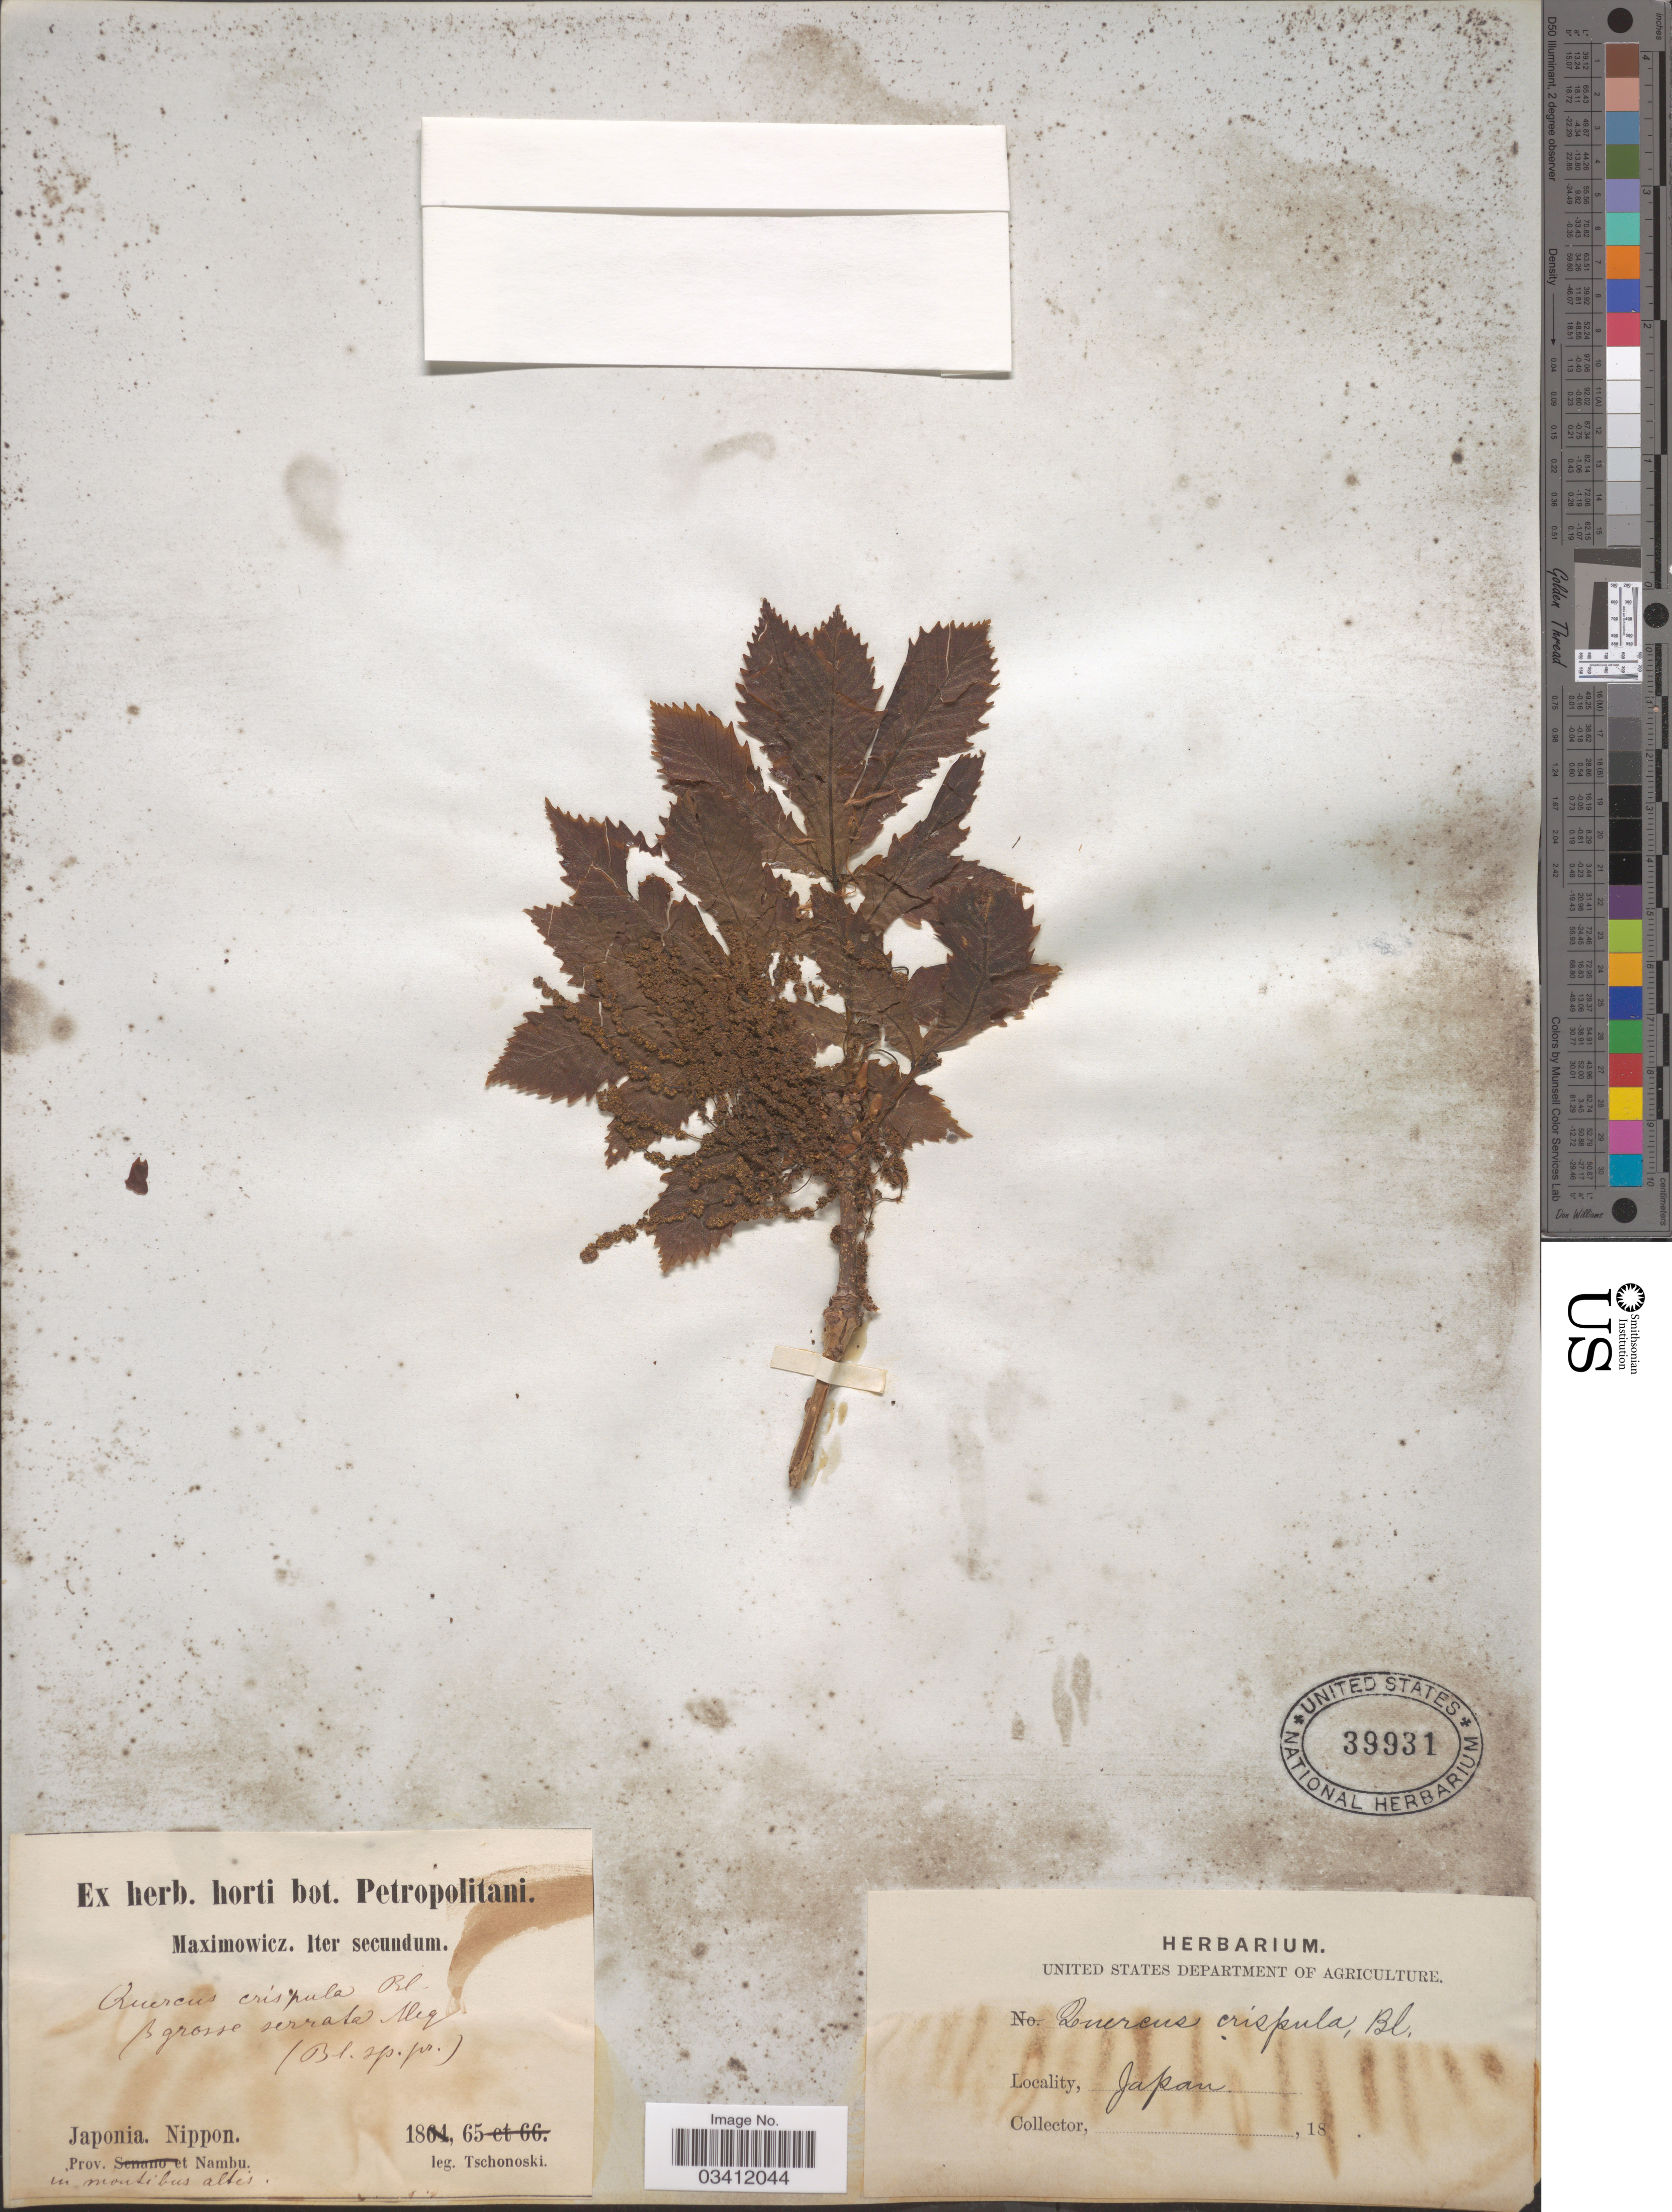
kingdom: Plantae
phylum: Tracheophyta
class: Magnoliopsida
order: Fagales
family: Fagaceae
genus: Quercus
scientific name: Quercus mongolica subsp. crispula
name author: (Blume) Menitsky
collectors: -. Tschonoski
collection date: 1865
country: Japan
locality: Nippon. Prov. Nambu, in montibus altis.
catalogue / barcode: US 39931